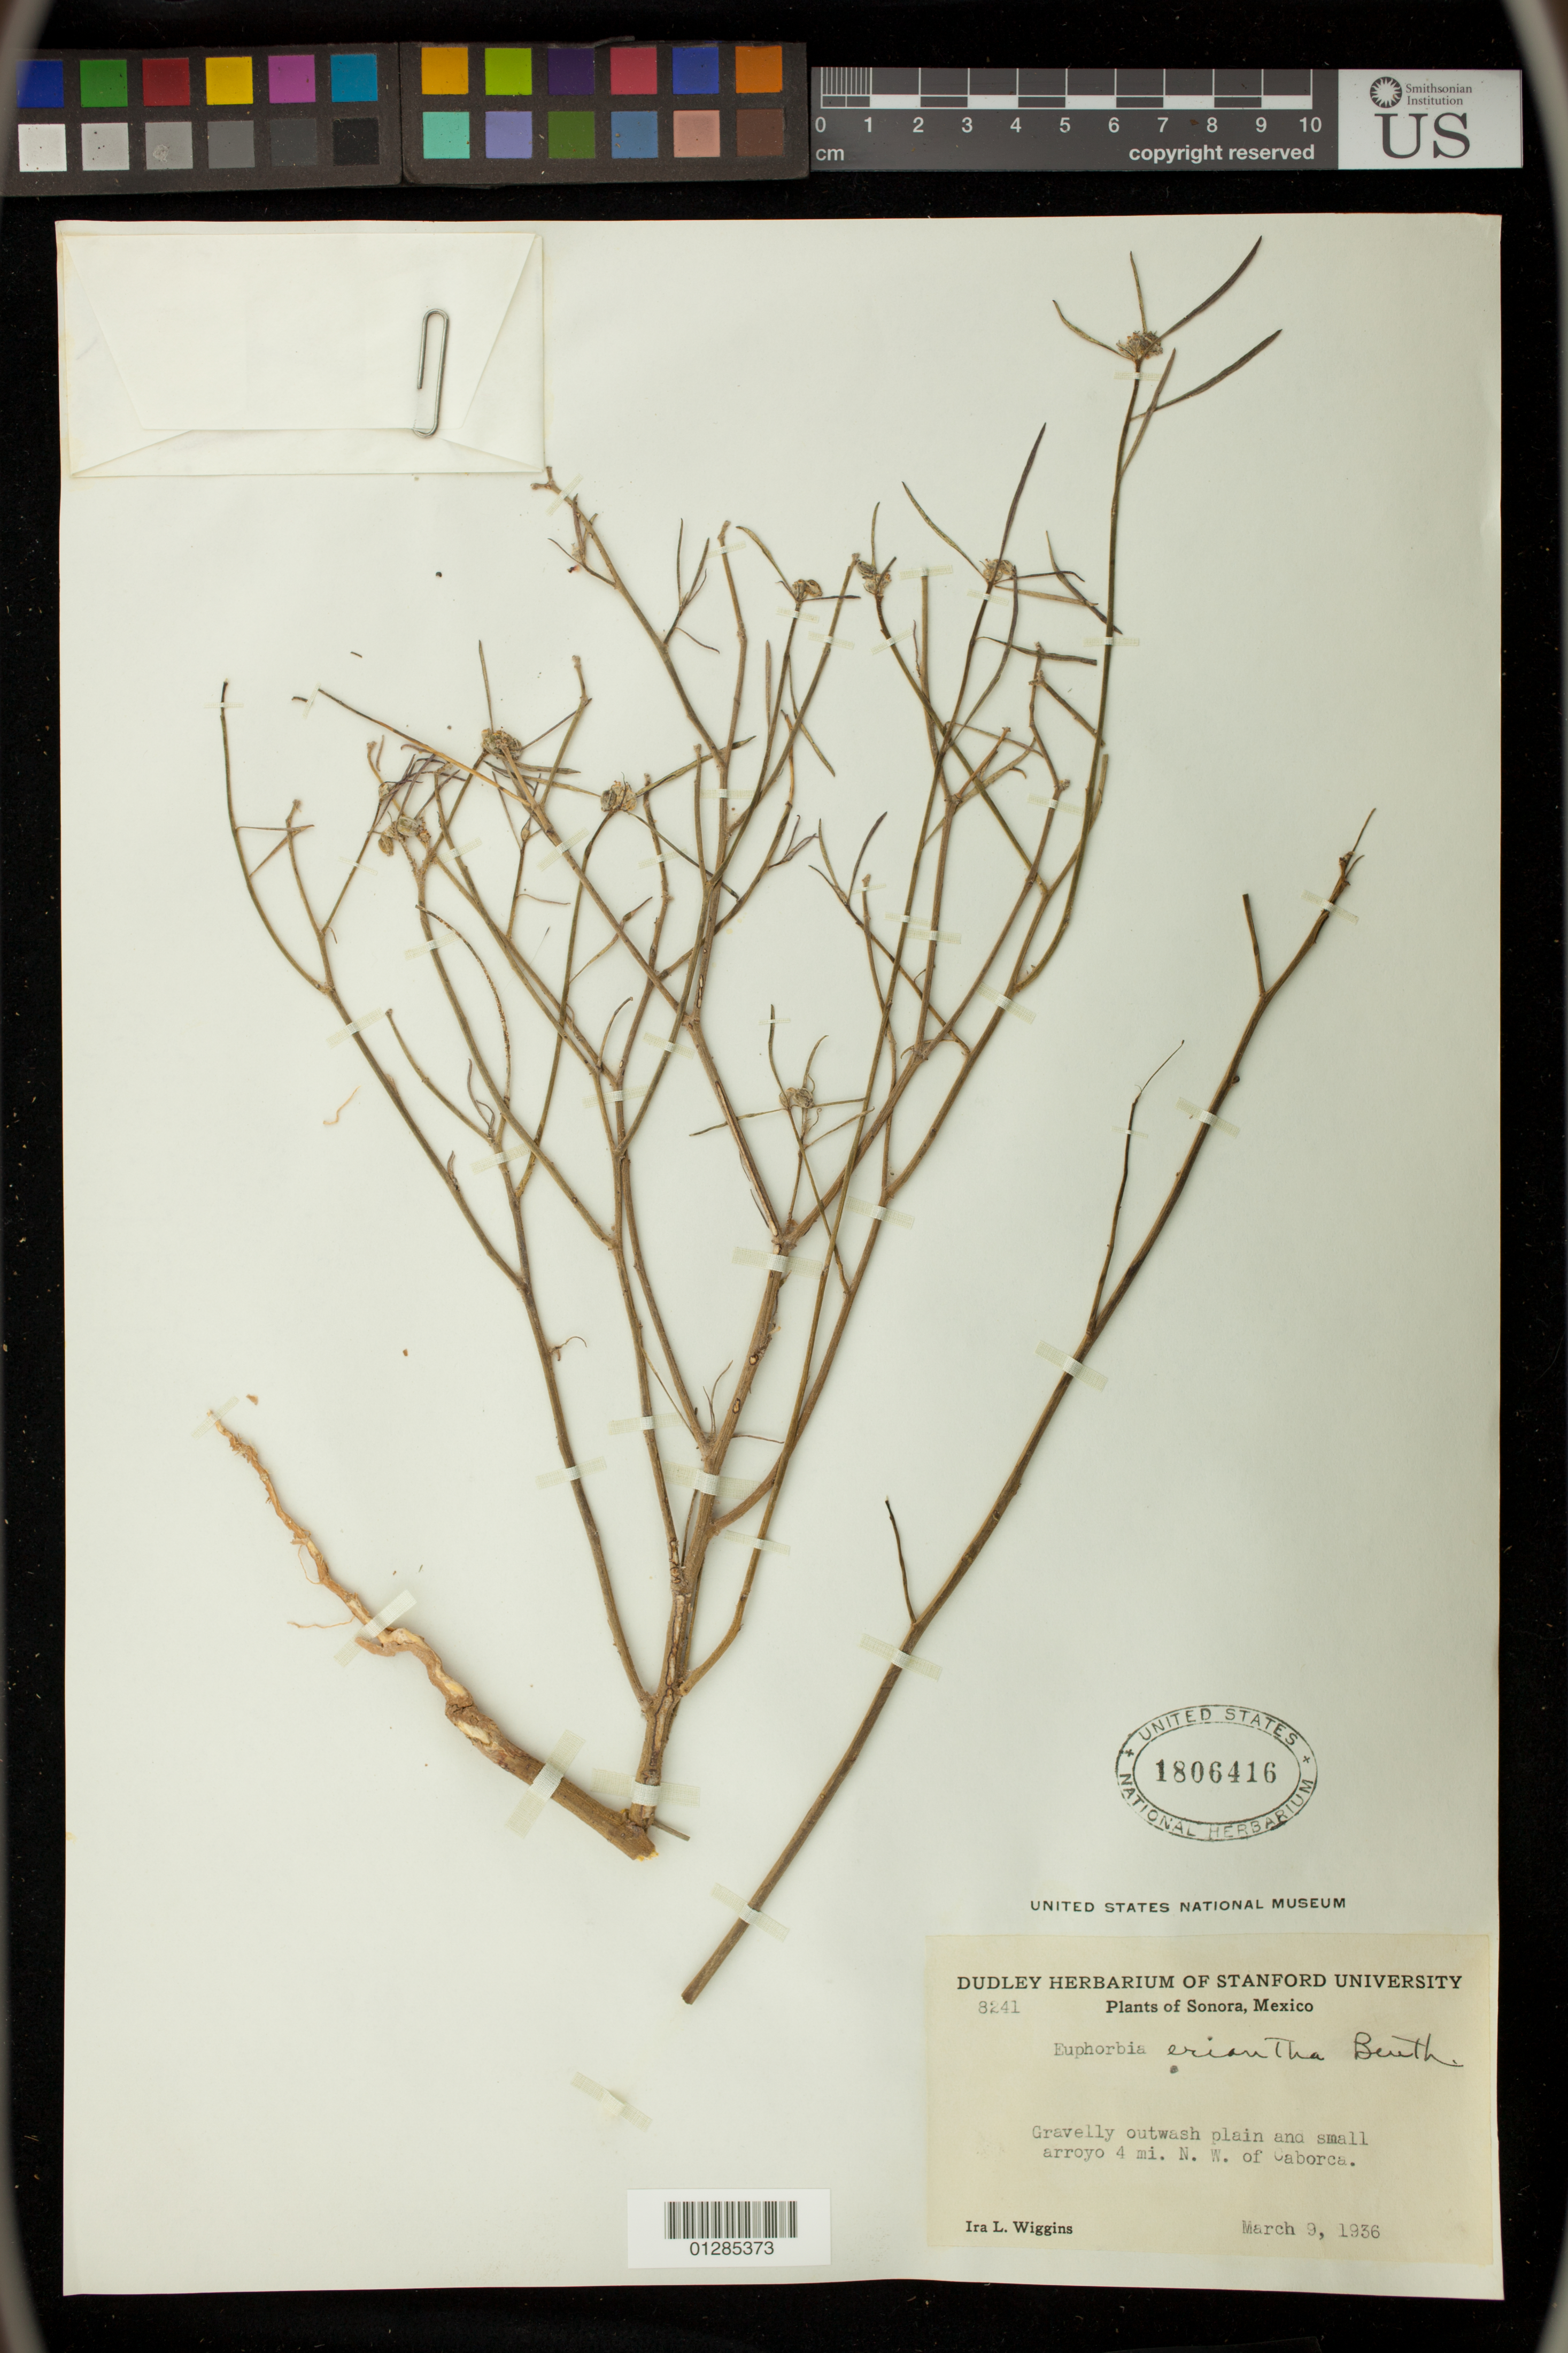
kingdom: Plantae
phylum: Tracheophyta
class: Magnoliopsida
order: Malpighiales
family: Euphorbiaceae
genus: Euphorbia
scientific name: Euphorbia eriantha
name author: Benth.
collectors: I. L. Wiggins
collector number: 8241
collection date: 1936-03-09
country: Mexico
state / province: Sonora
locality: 4 mi. N. W. of Caborca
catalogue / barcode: US 1806416